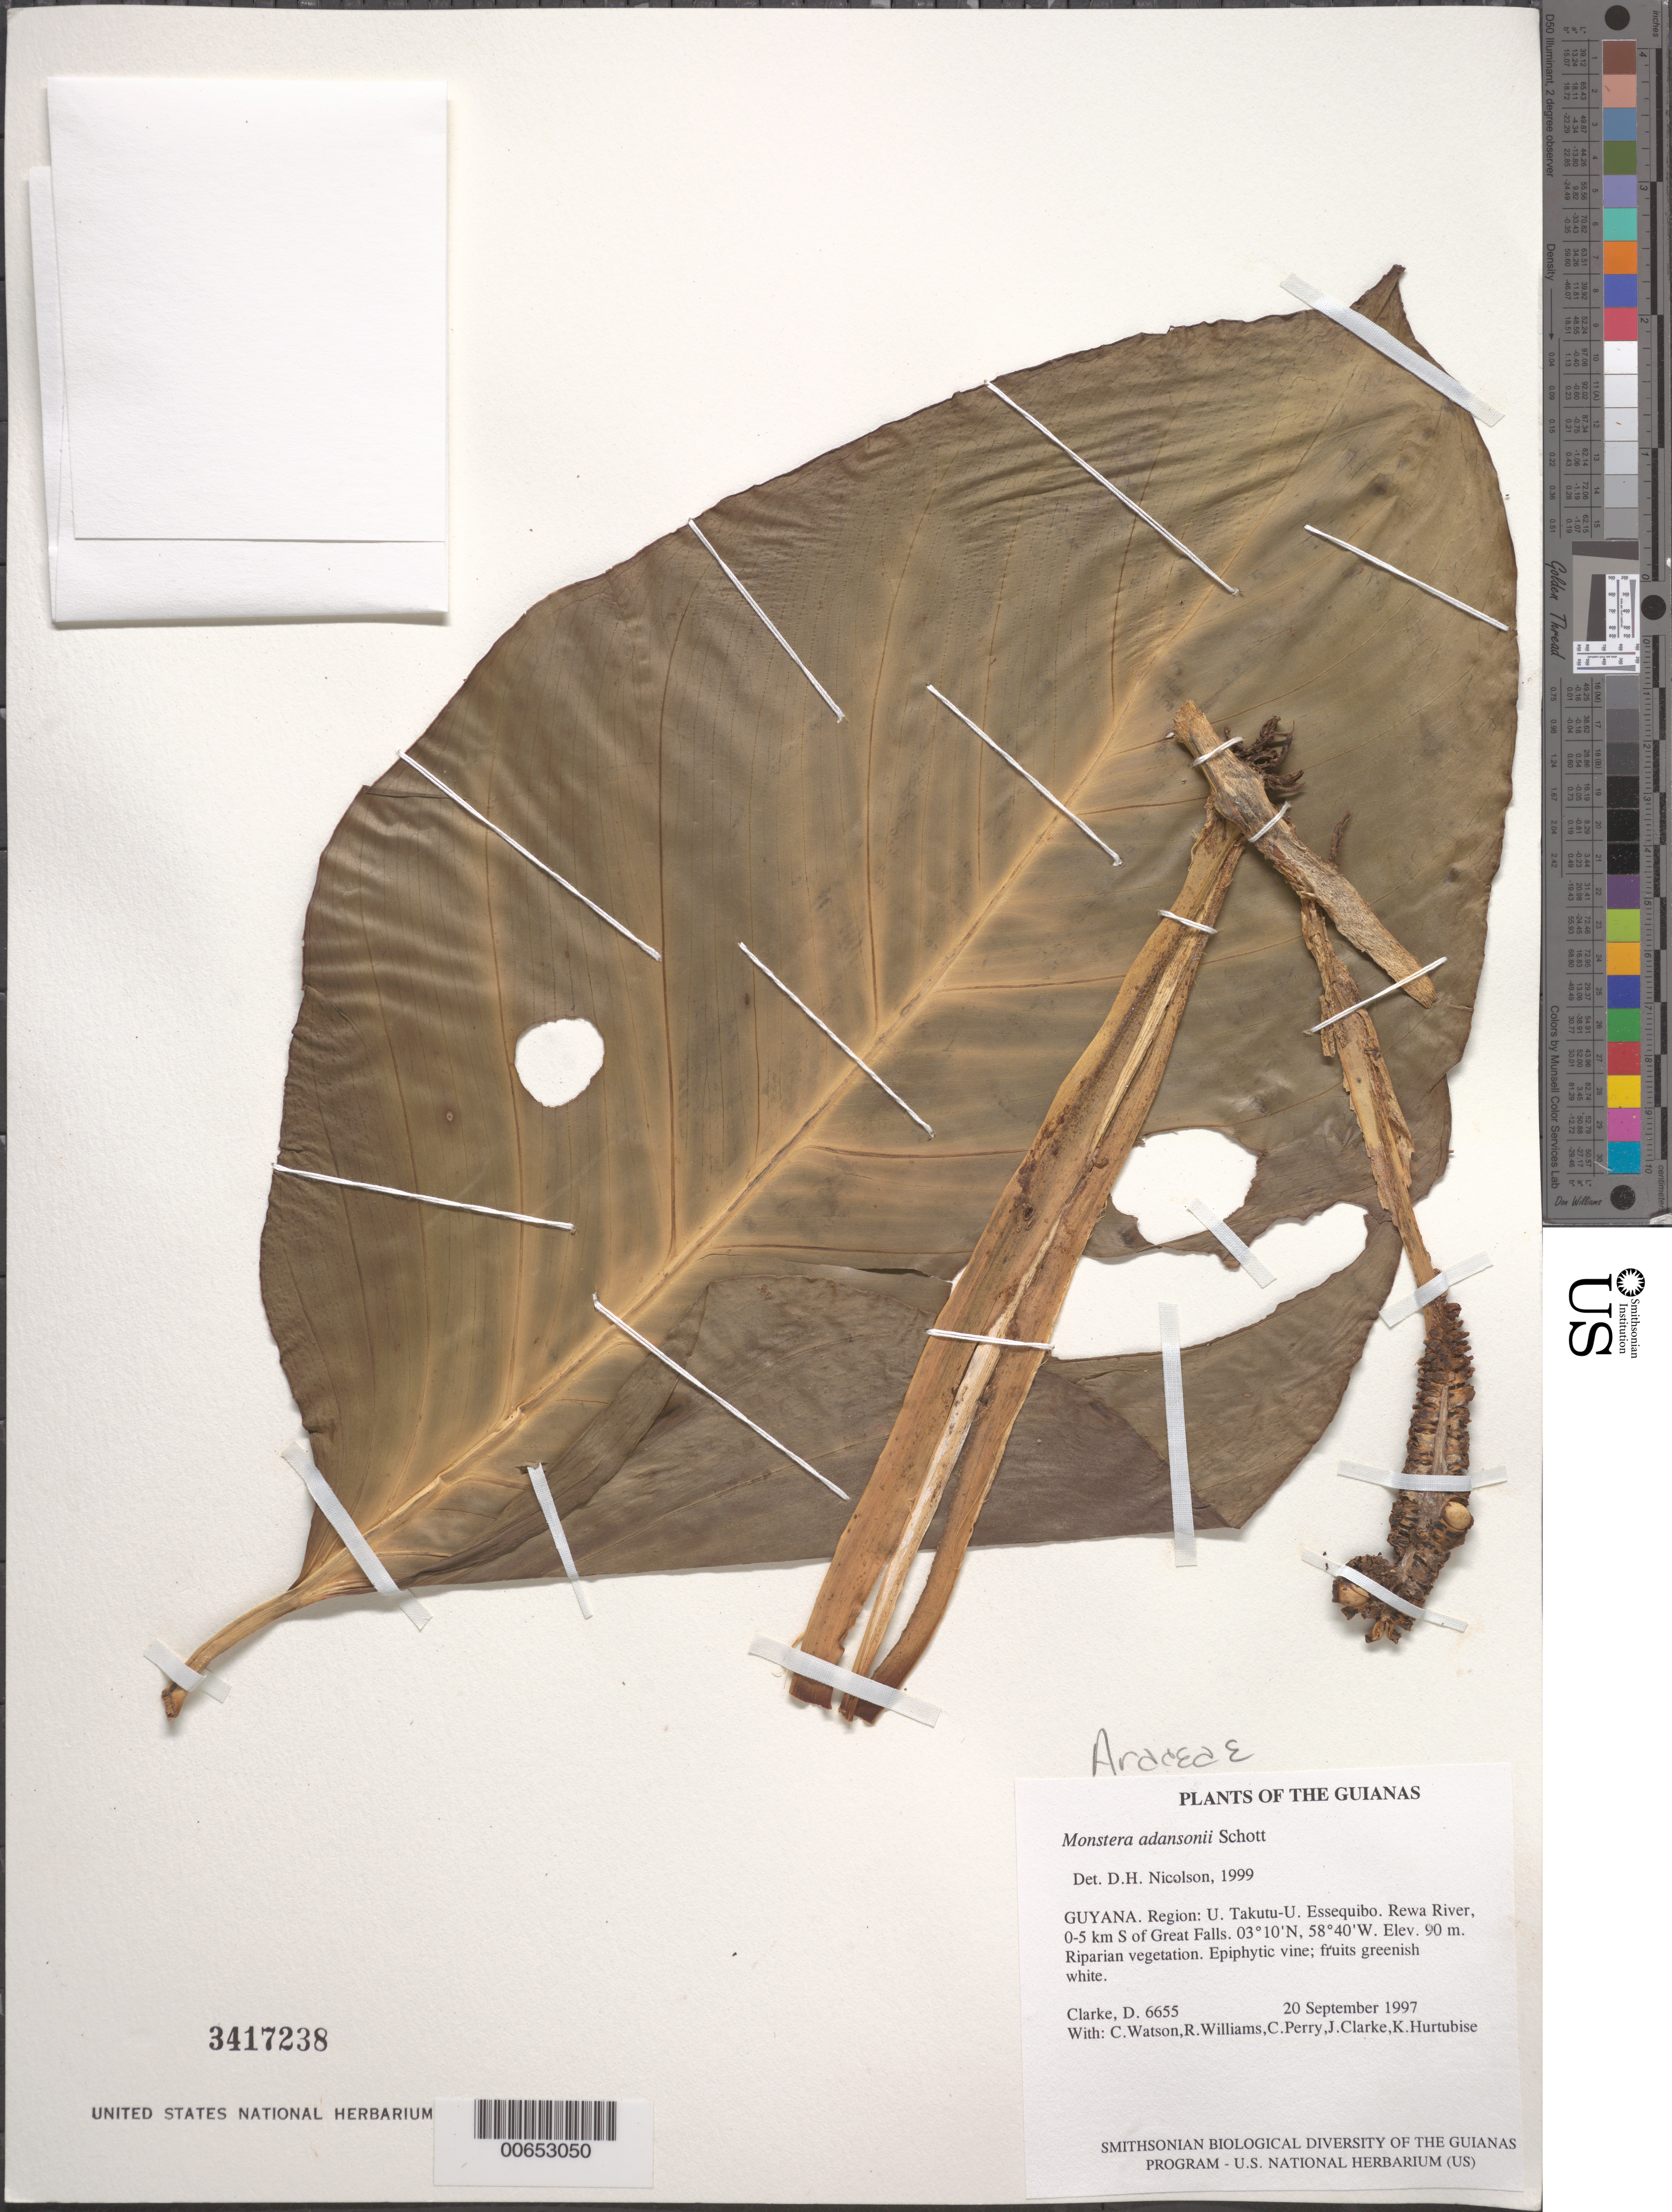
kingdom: Plantae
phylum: Tracheophyta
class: Liliopsida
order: Alismatales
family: Araceae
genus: Monstera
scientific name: Monstera adansonii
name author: Schott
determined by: Nicolson, Dan H.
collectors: H. D. Clarke, C. Watson, R. Williams, C. Perry, J. Clarke & K. Hurtubise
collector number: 6655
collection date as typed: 20 September 1997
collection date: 1997-09-20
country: Guyana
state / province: U. Takutu-U. Essequibo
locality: Rewa River, 0-5 km S of Great Falls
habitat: Riparian vegetation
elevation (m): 90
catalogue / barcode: US 3417238